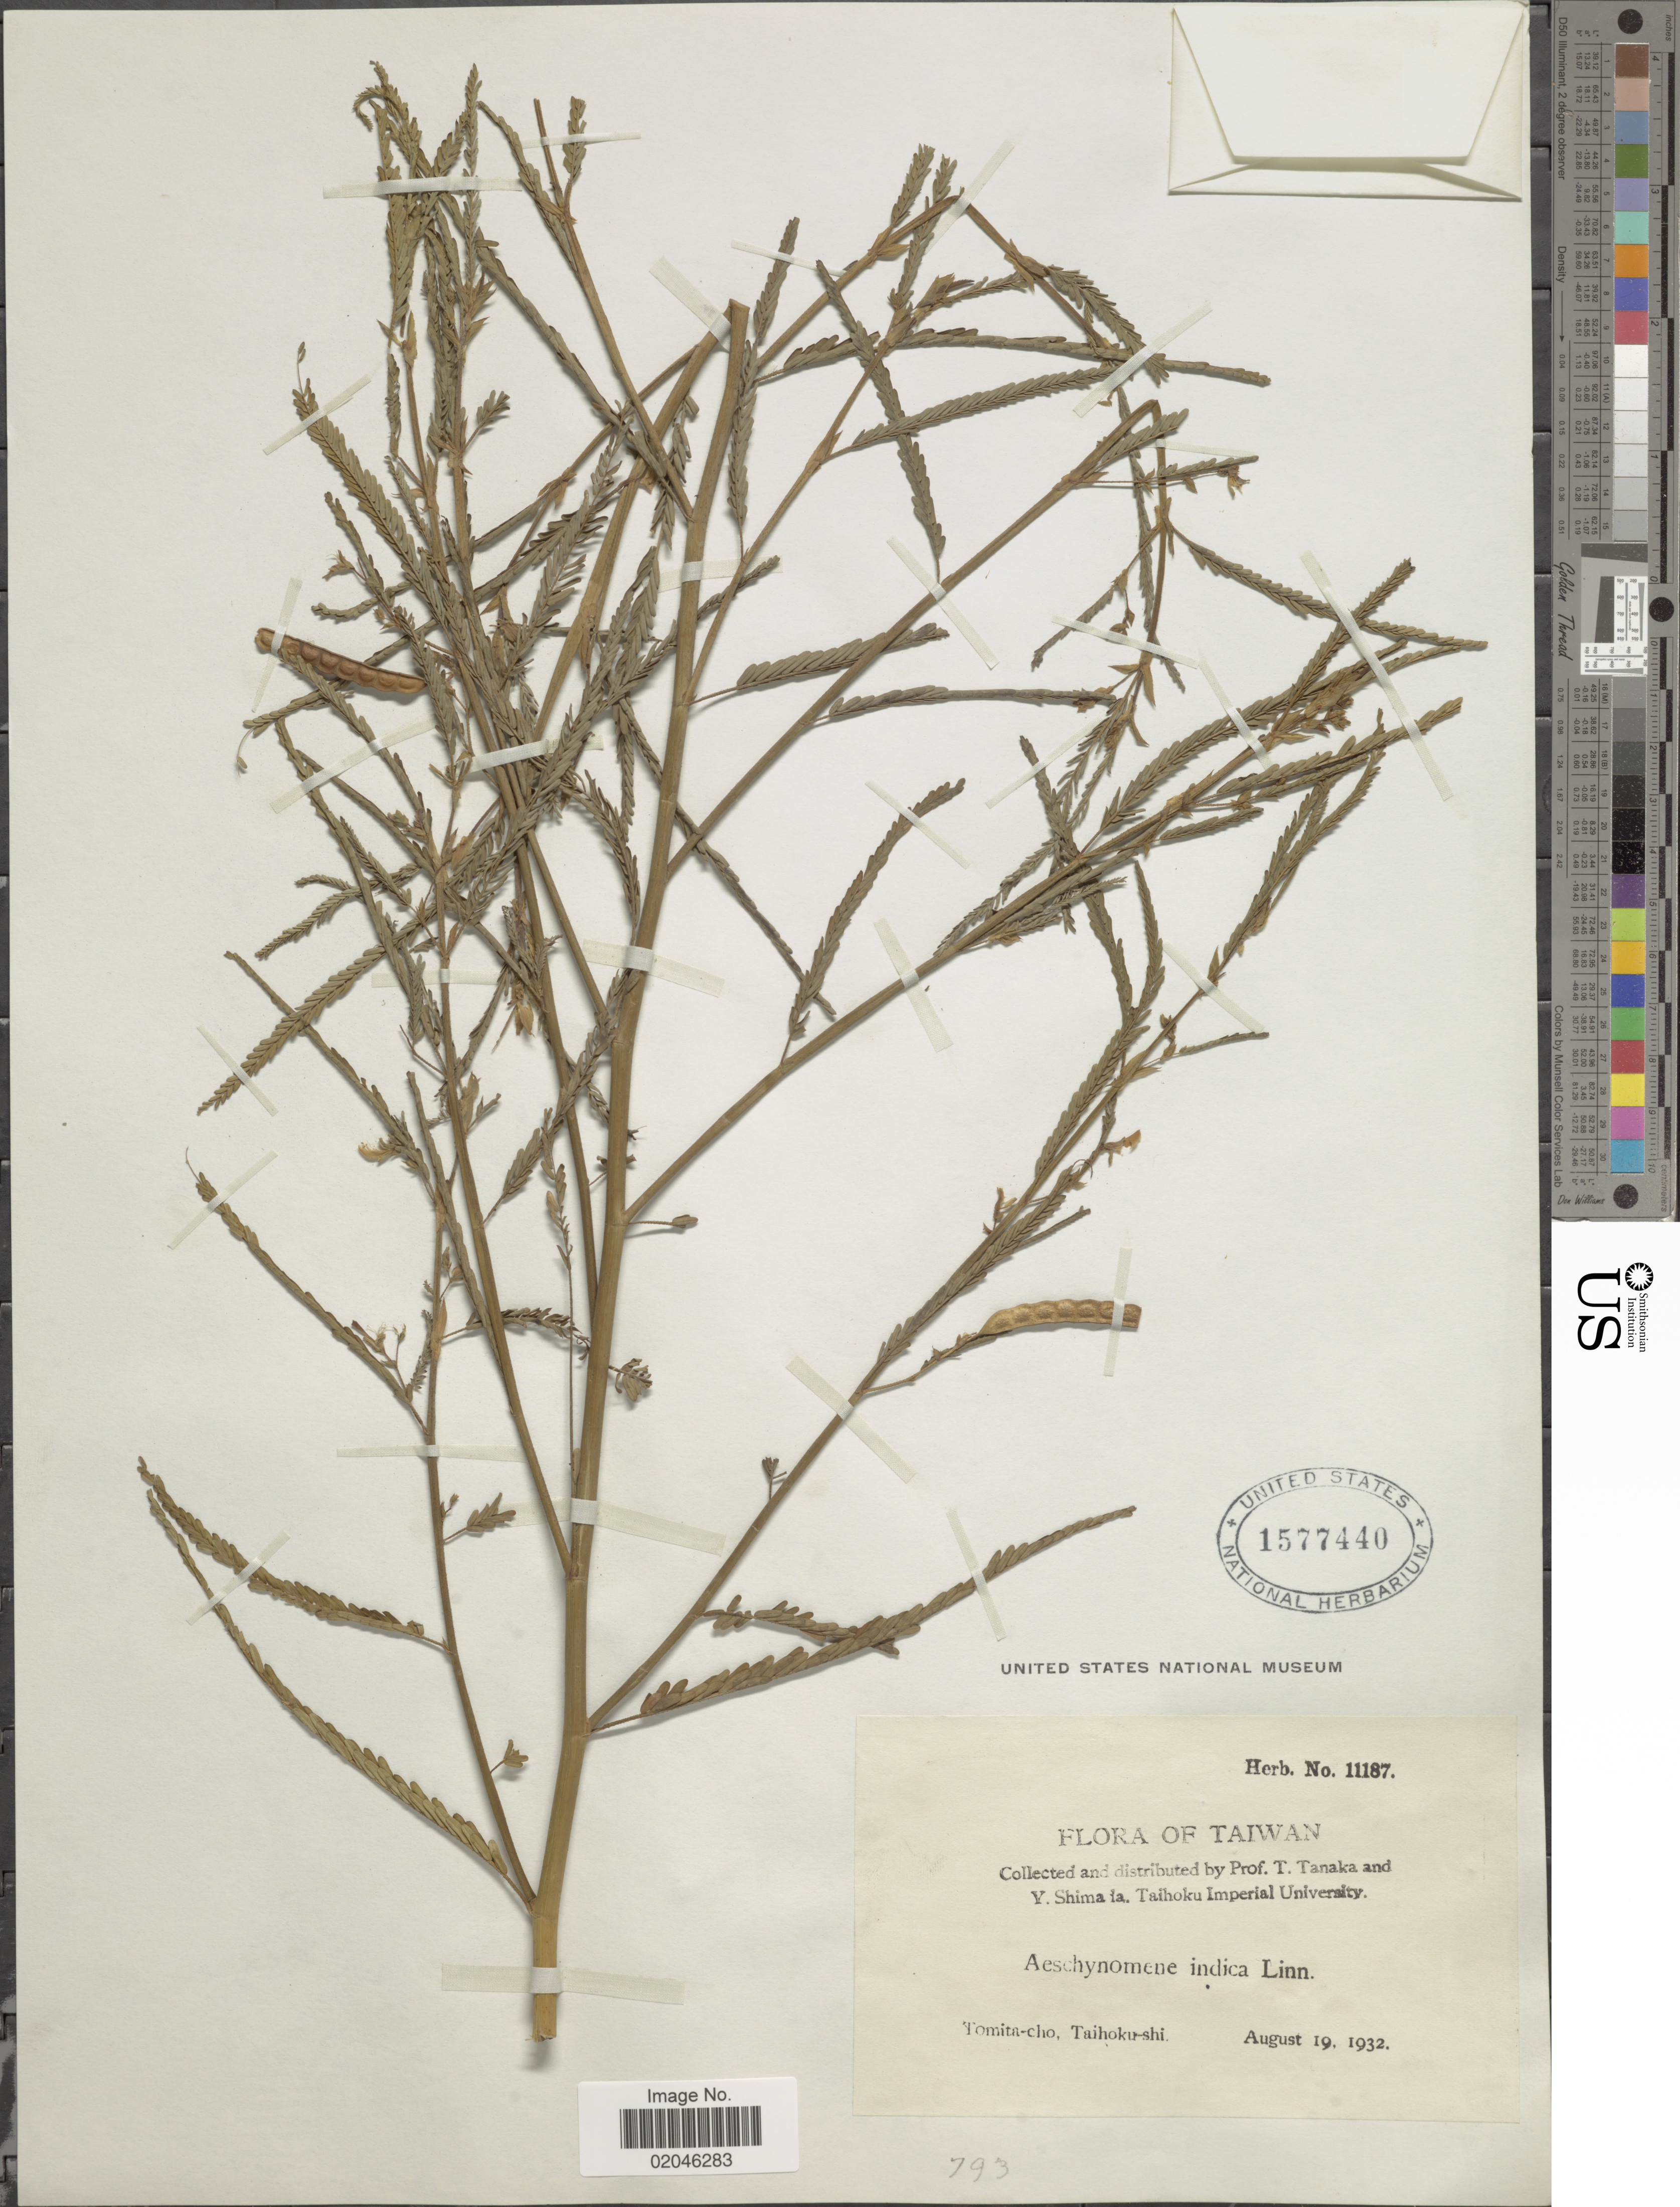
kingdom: Plantae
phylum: Tracheophyta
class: Magnoliopsida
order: Fabales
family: Fabaceae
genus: Aeschynomene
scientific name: Aeschynomene indica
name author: L.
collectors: T. Tanaka & Y. Shimada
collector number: herb 11187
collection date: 1932-08-19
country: Taiwan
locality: Taihoku-shi, Tomita-cho.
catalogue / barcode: US 1577440